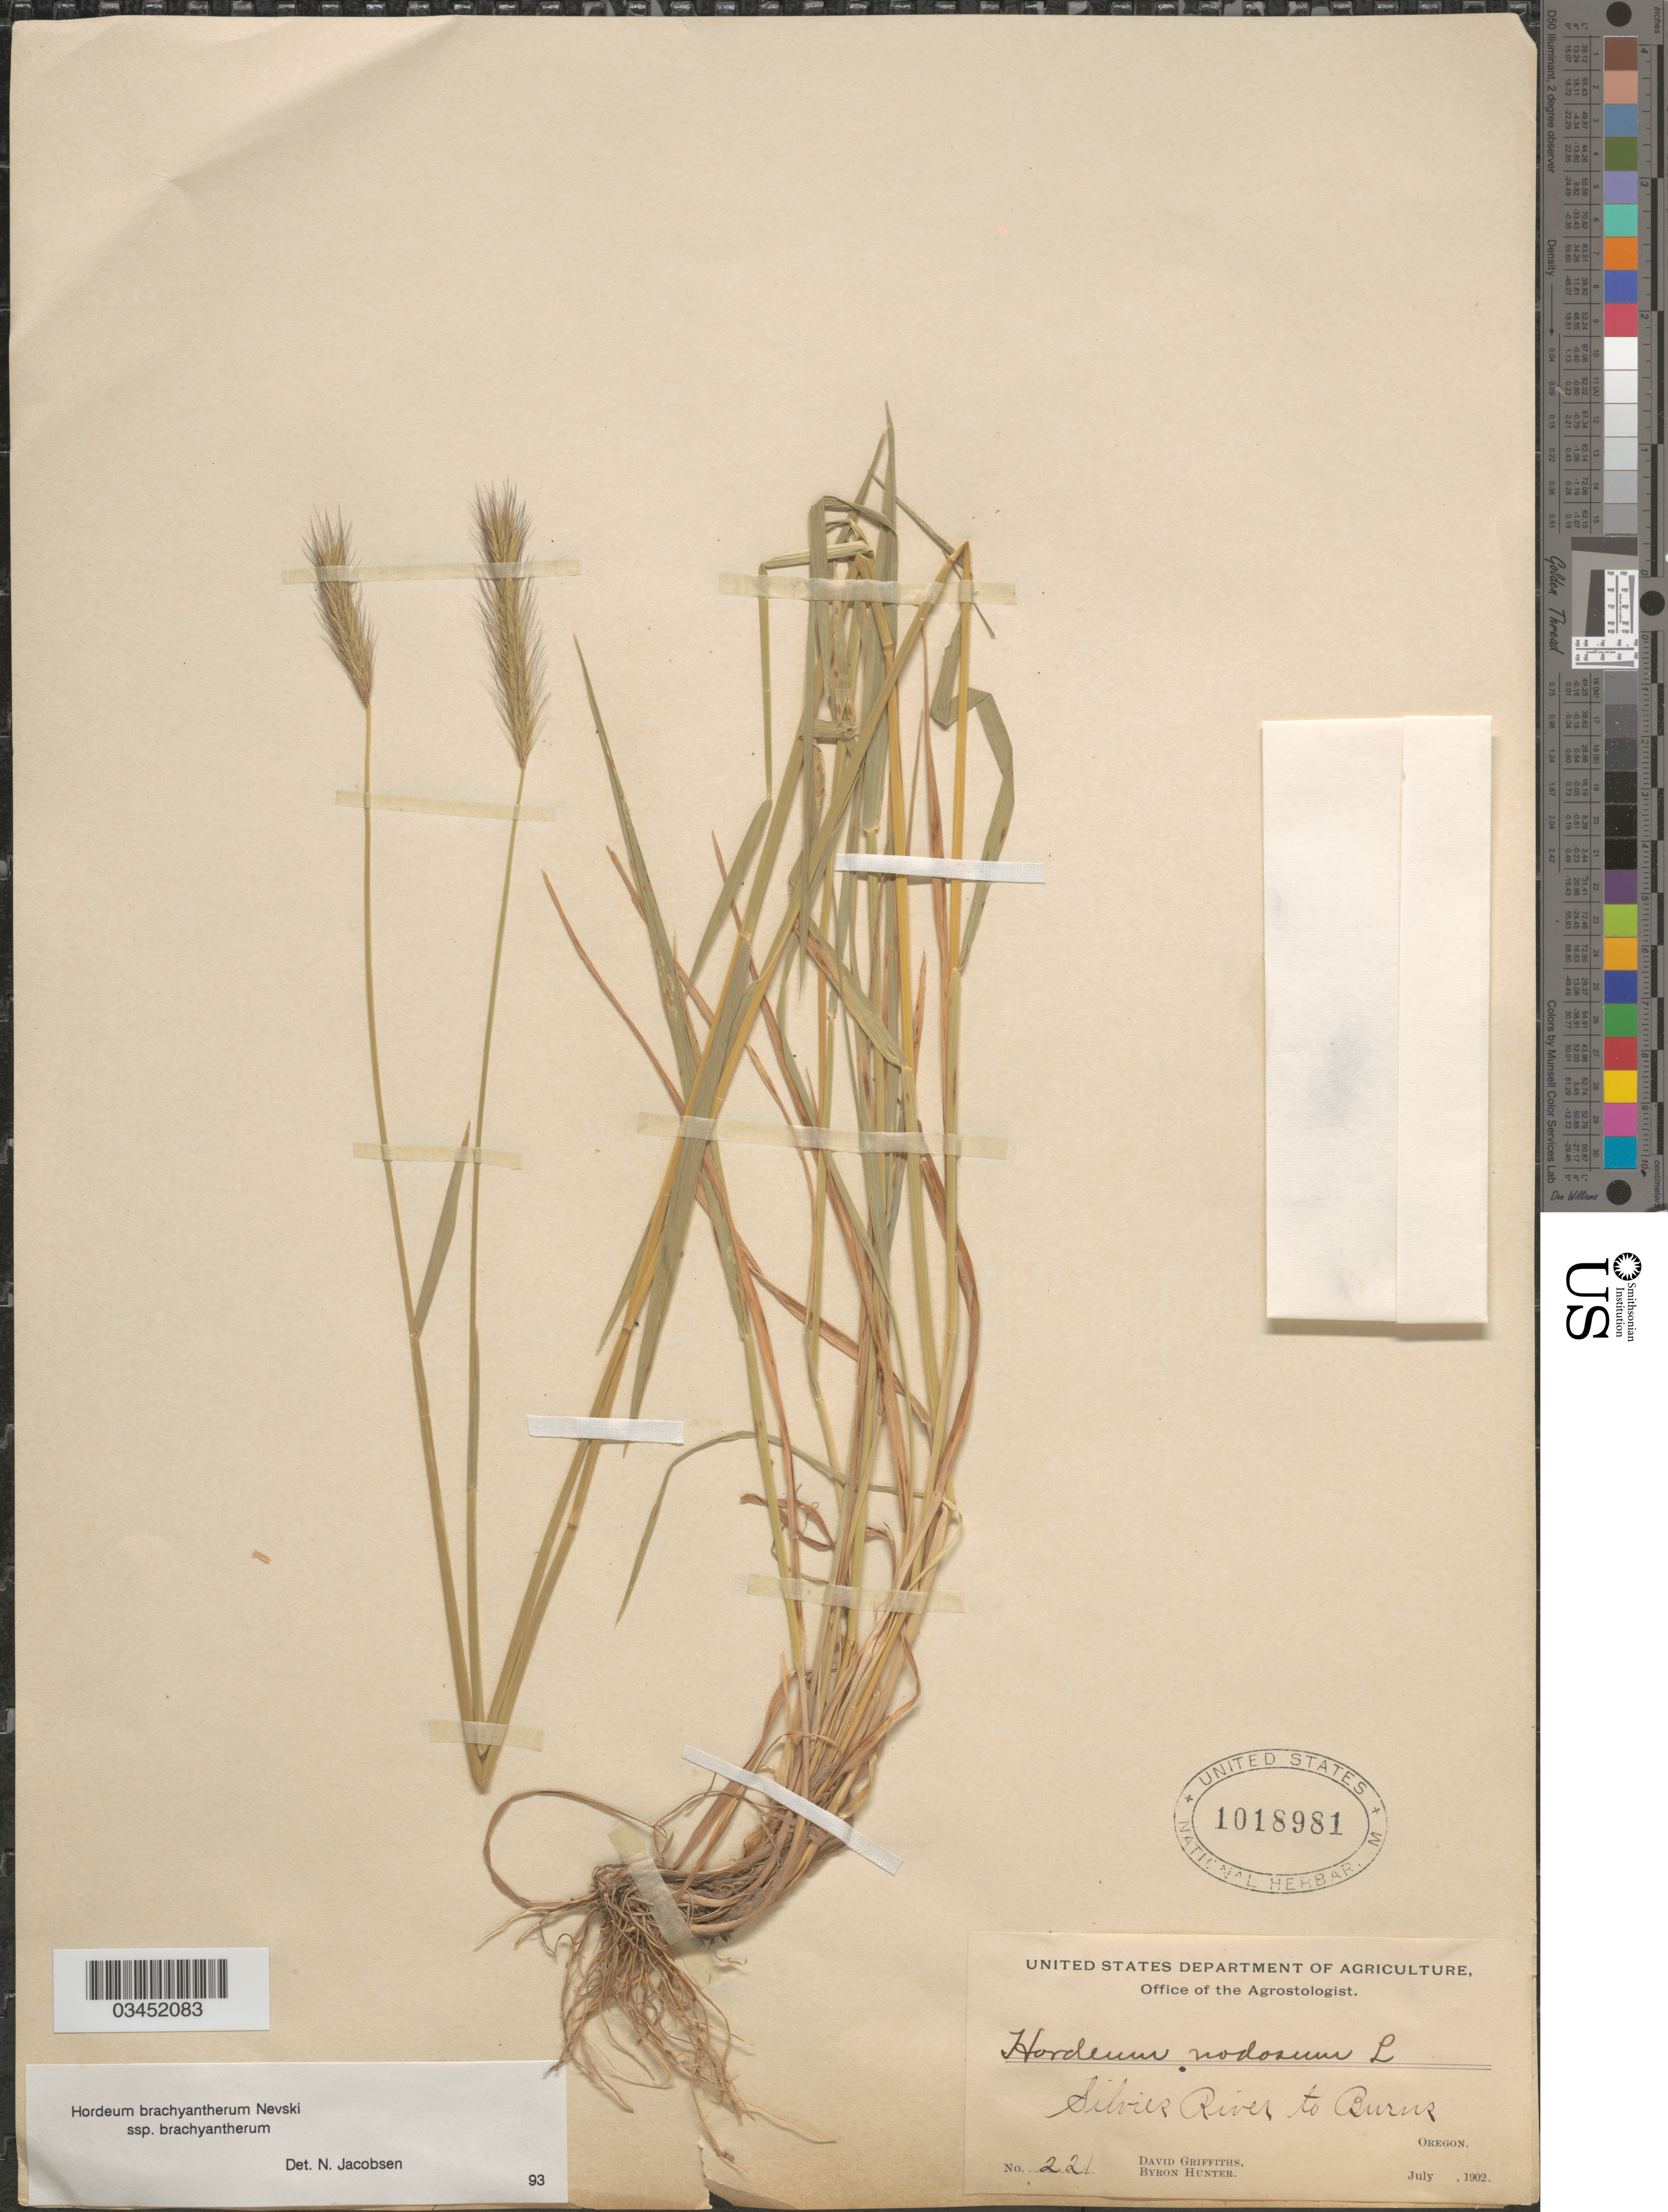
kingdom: Plantae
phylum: Tracheophyta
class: Liliopsida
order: Poales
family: Poaceae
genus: Hordeum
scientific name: Hordeum brachyantherum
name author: Nevski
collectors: D. Griffiths & B. Hunter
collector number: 221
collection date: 1902-07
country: United States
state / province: Oregon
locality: Silvier River to Burns.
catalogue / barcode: US 1018981